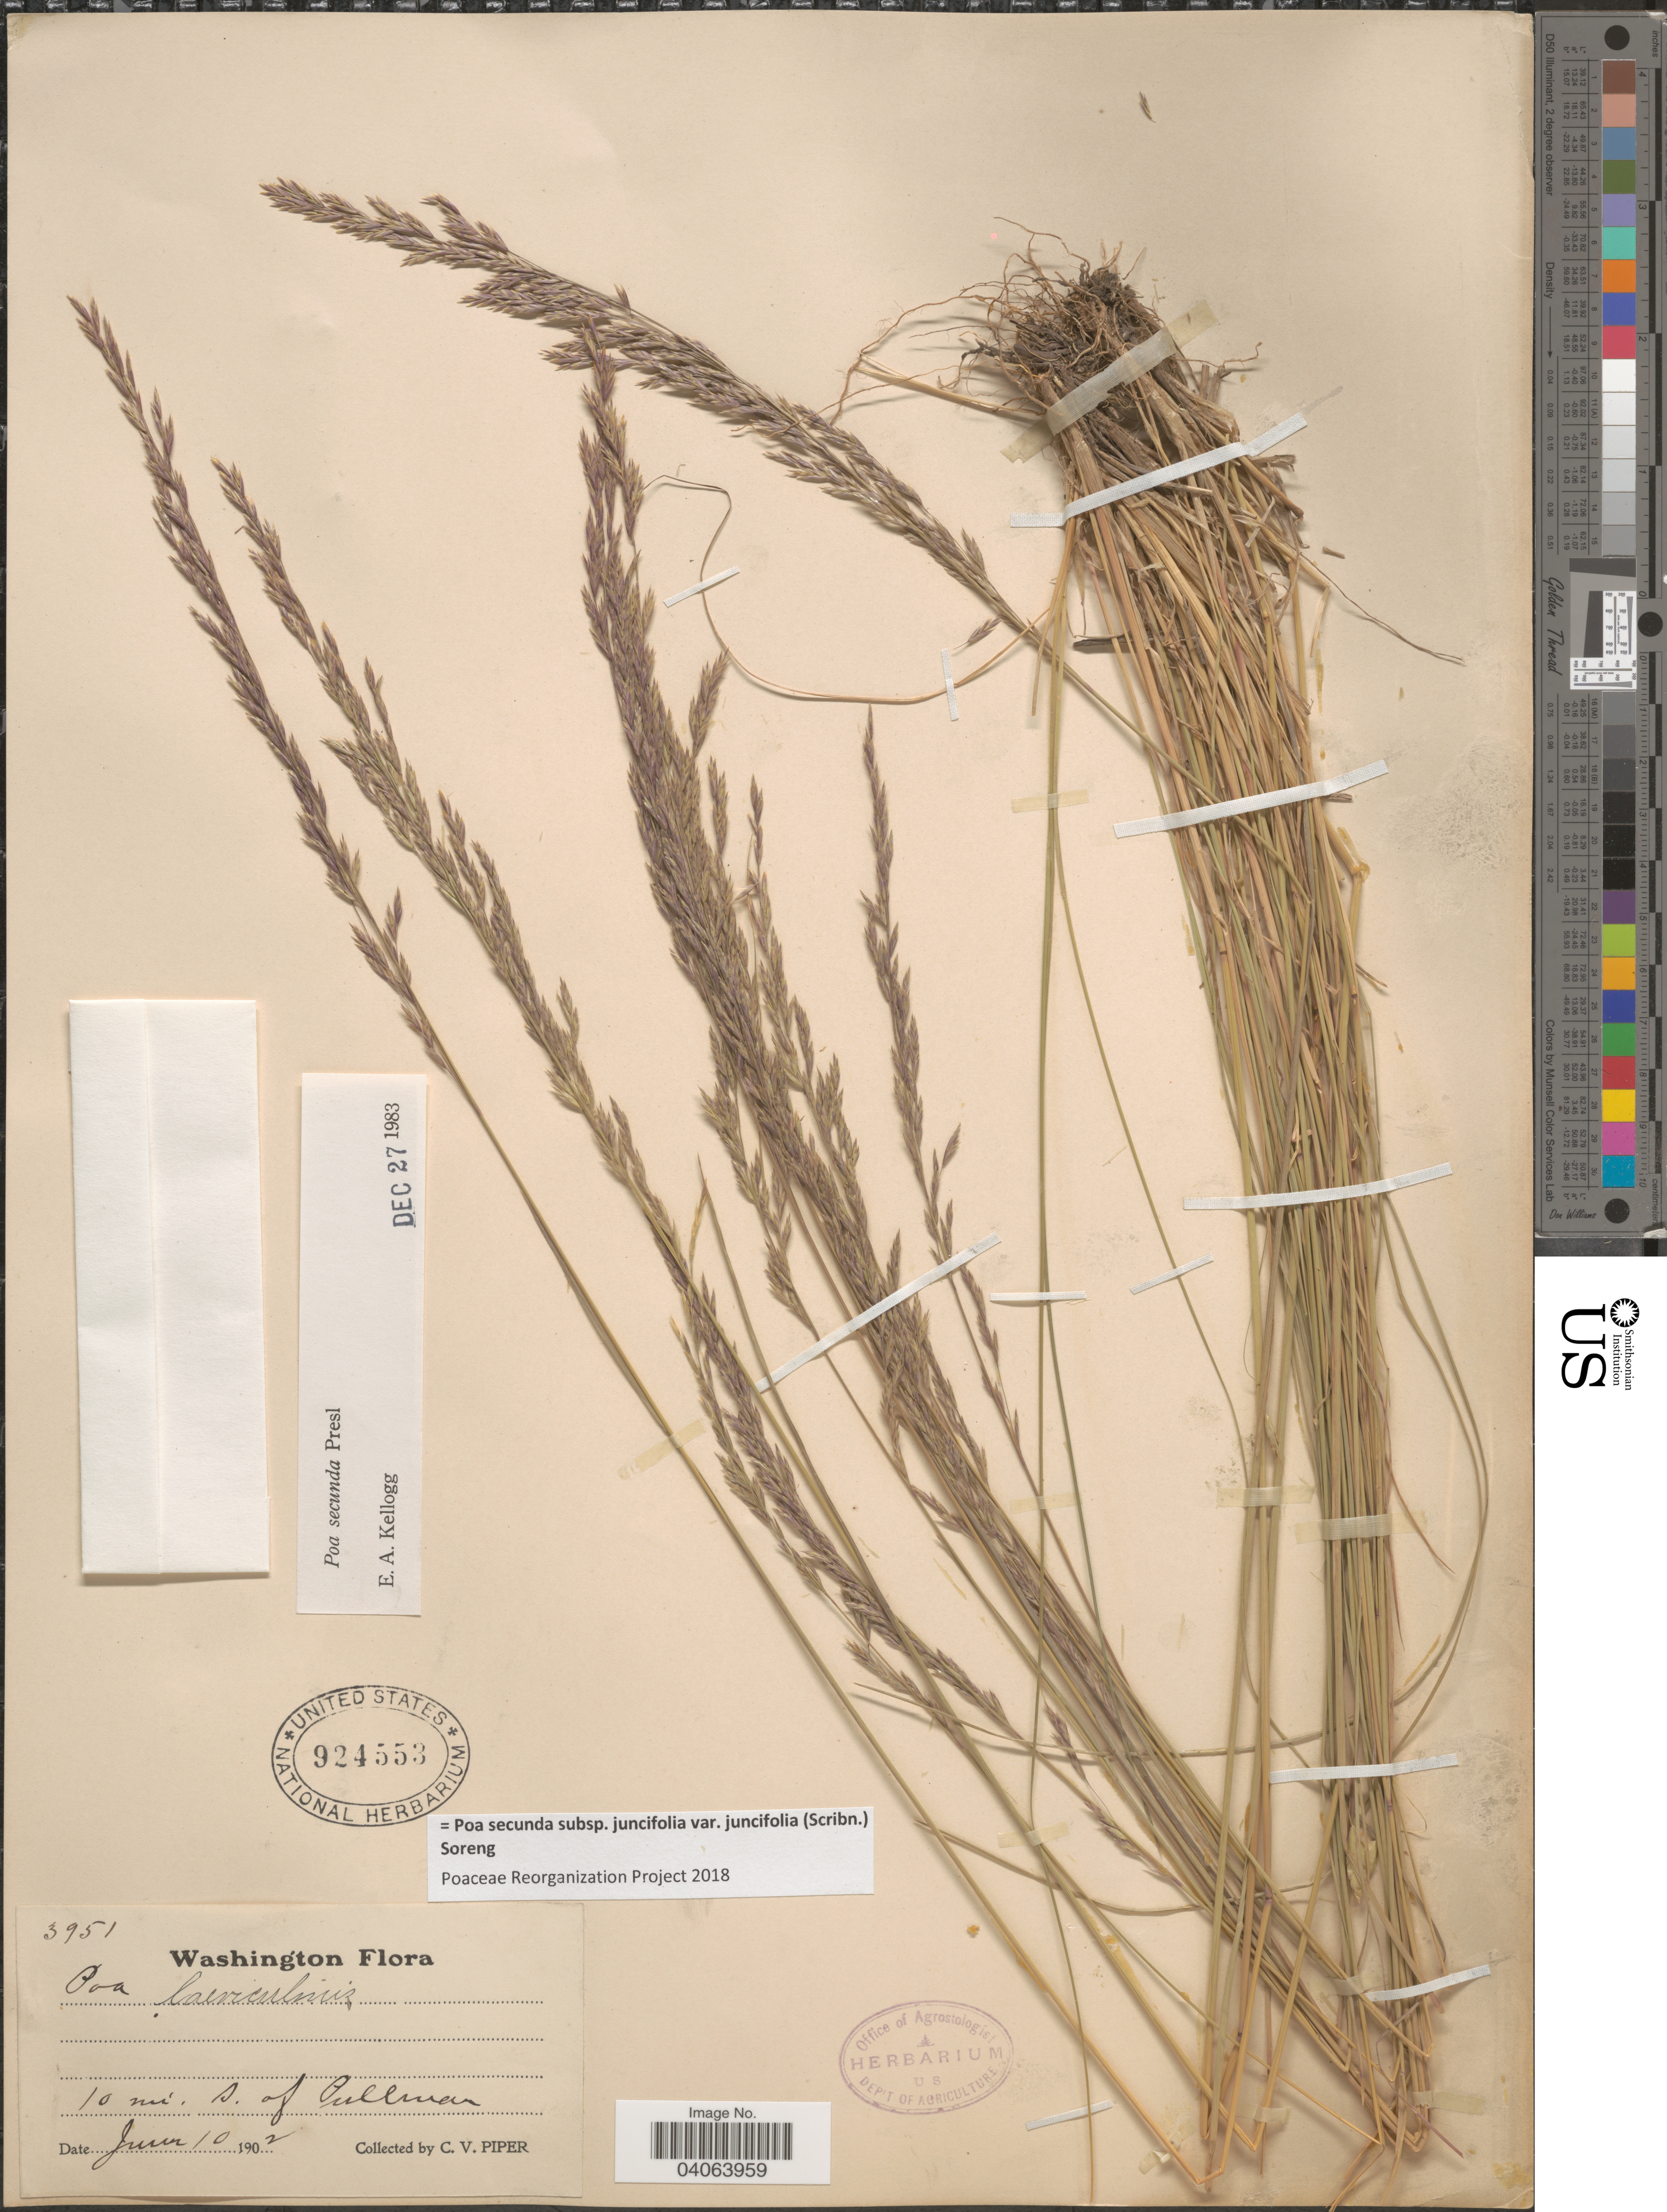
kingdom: Plantae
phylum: Tracheophyta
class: Liliopsida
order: Poales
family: Poaceae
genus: Poa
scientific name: Poa secunda subsp. juncifolia var. juncifolia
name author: (Scribn.) Soreng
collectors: C. V. Piper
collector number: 3951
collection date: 1902-06-10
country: United States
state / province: Washington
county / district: Whitman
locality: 10 mi. s. of Pullman.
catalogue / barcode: US 924553